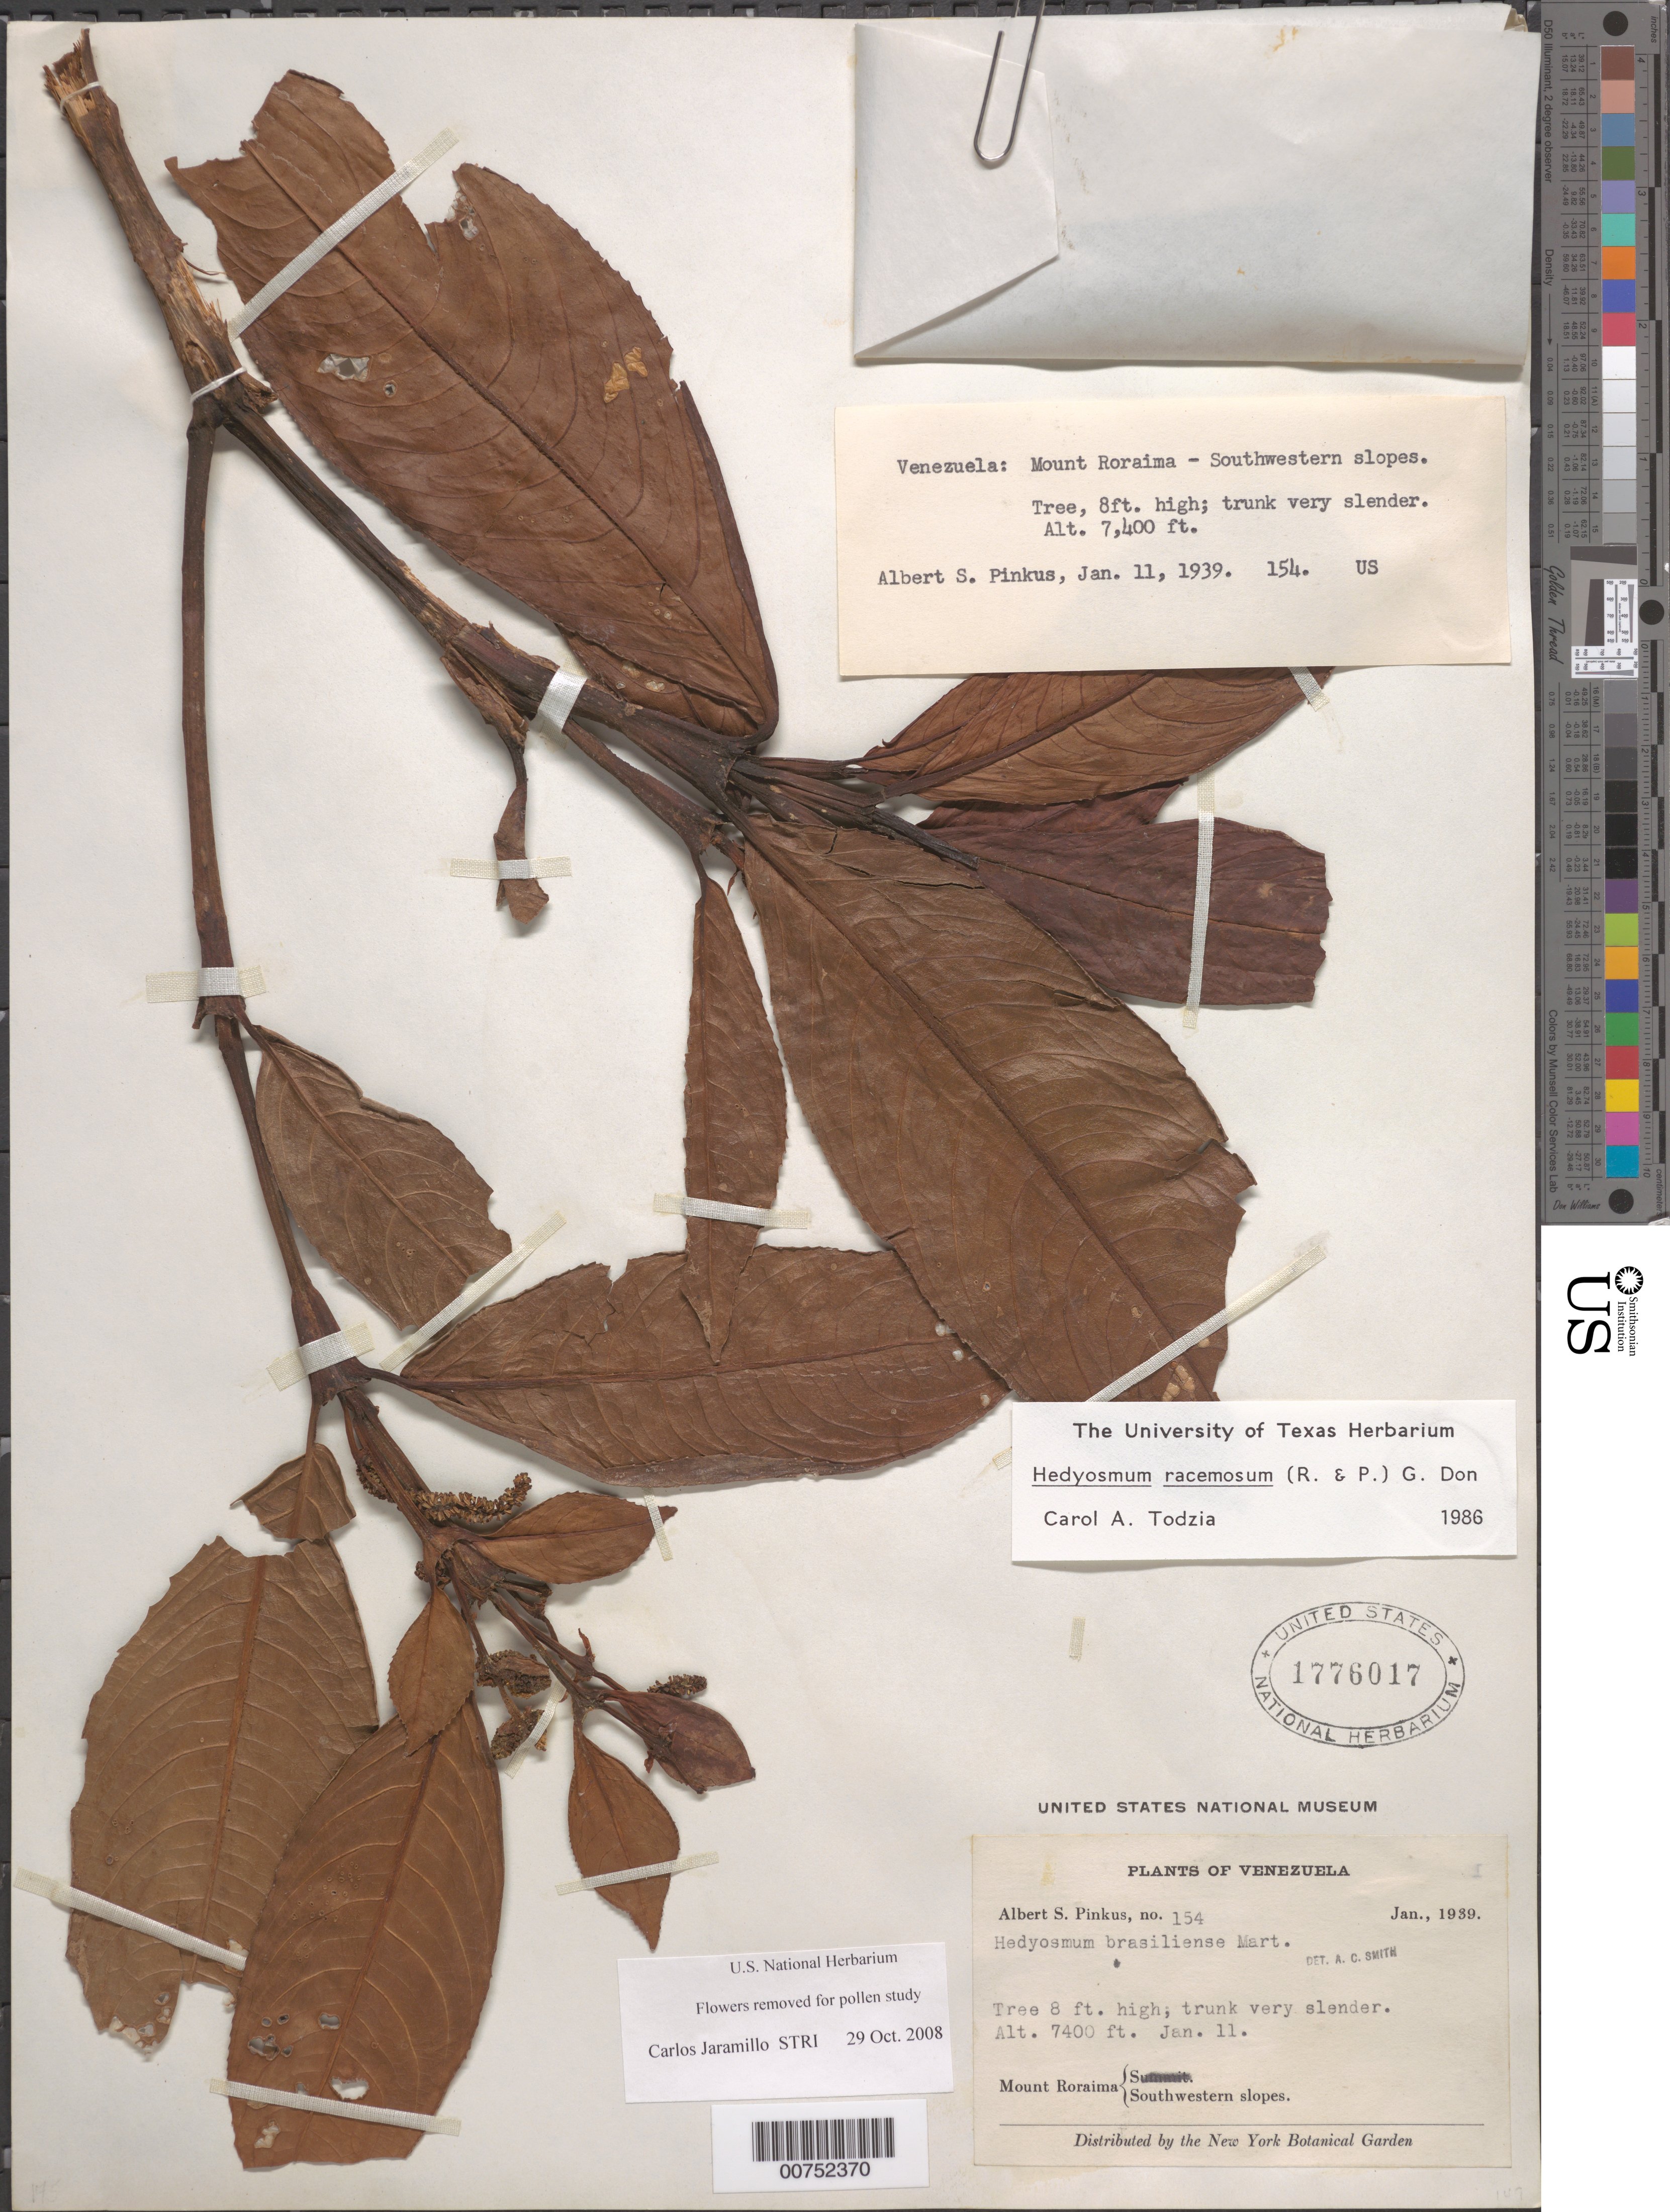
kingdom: Plantae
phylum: Tracheophyta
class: Magnoliopsida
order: Chloranthales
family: Chloranthaceae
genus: Hedyosmum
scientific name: Hedyosmum racemosum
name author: (Ruiz & Pav.) G. Don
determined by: Todzia, C. A., (TEX), University of Texas Austin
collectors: A. Pinkus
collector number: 154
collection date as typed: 11-Jan-39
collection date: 1939-01-11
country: Venezuela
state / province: Bolívar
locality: Mt. Roraima, SW slopes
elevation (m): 2256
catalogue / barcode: US 1776017